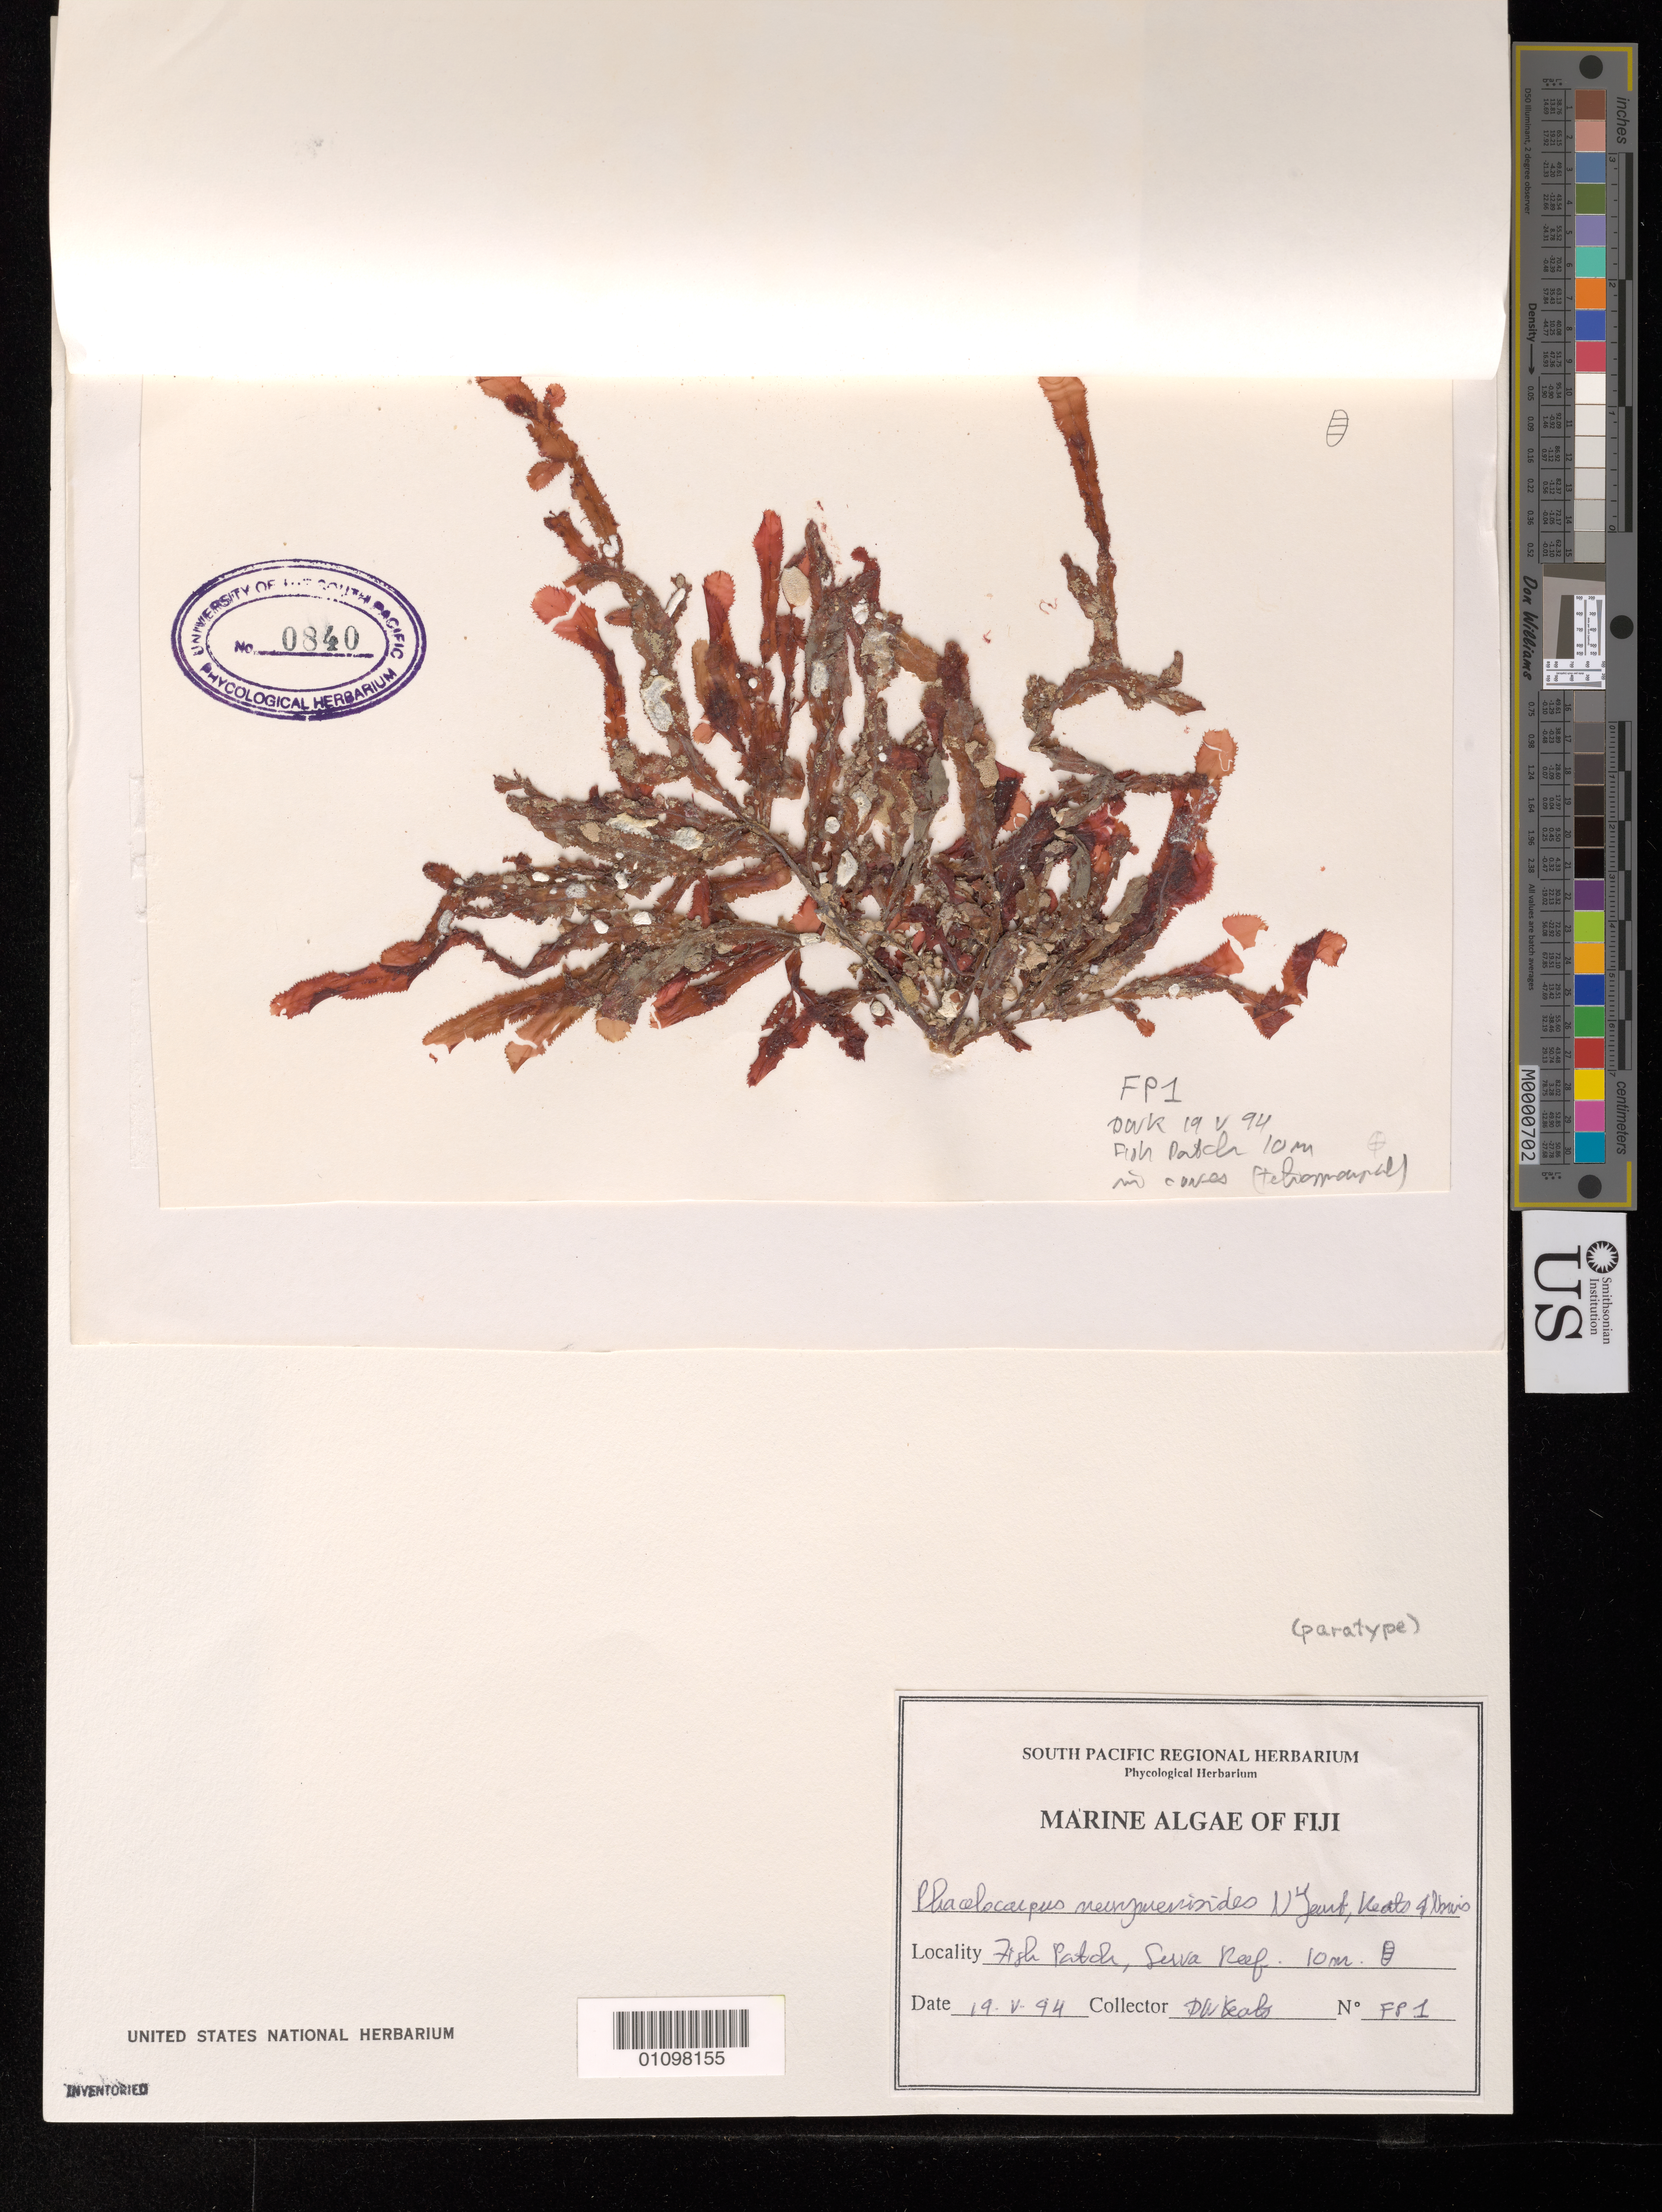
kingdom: Plantae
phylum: Rhodophyta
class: Florideophyceae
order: Gigartinales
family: Phacelocarpaceae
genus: Phacelocarpus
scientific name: Phacelocarpus neurymenioides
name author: N'Yeurt et al.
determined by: Keats, D. W.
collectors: D. Keats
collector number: FP1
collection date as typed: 19 May 1994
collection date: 1994-05-19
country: Fiji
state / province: Central Division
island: Viti Levu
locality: Fish Patch, Suva Reef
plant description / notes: Paratype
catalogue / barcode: US 223173